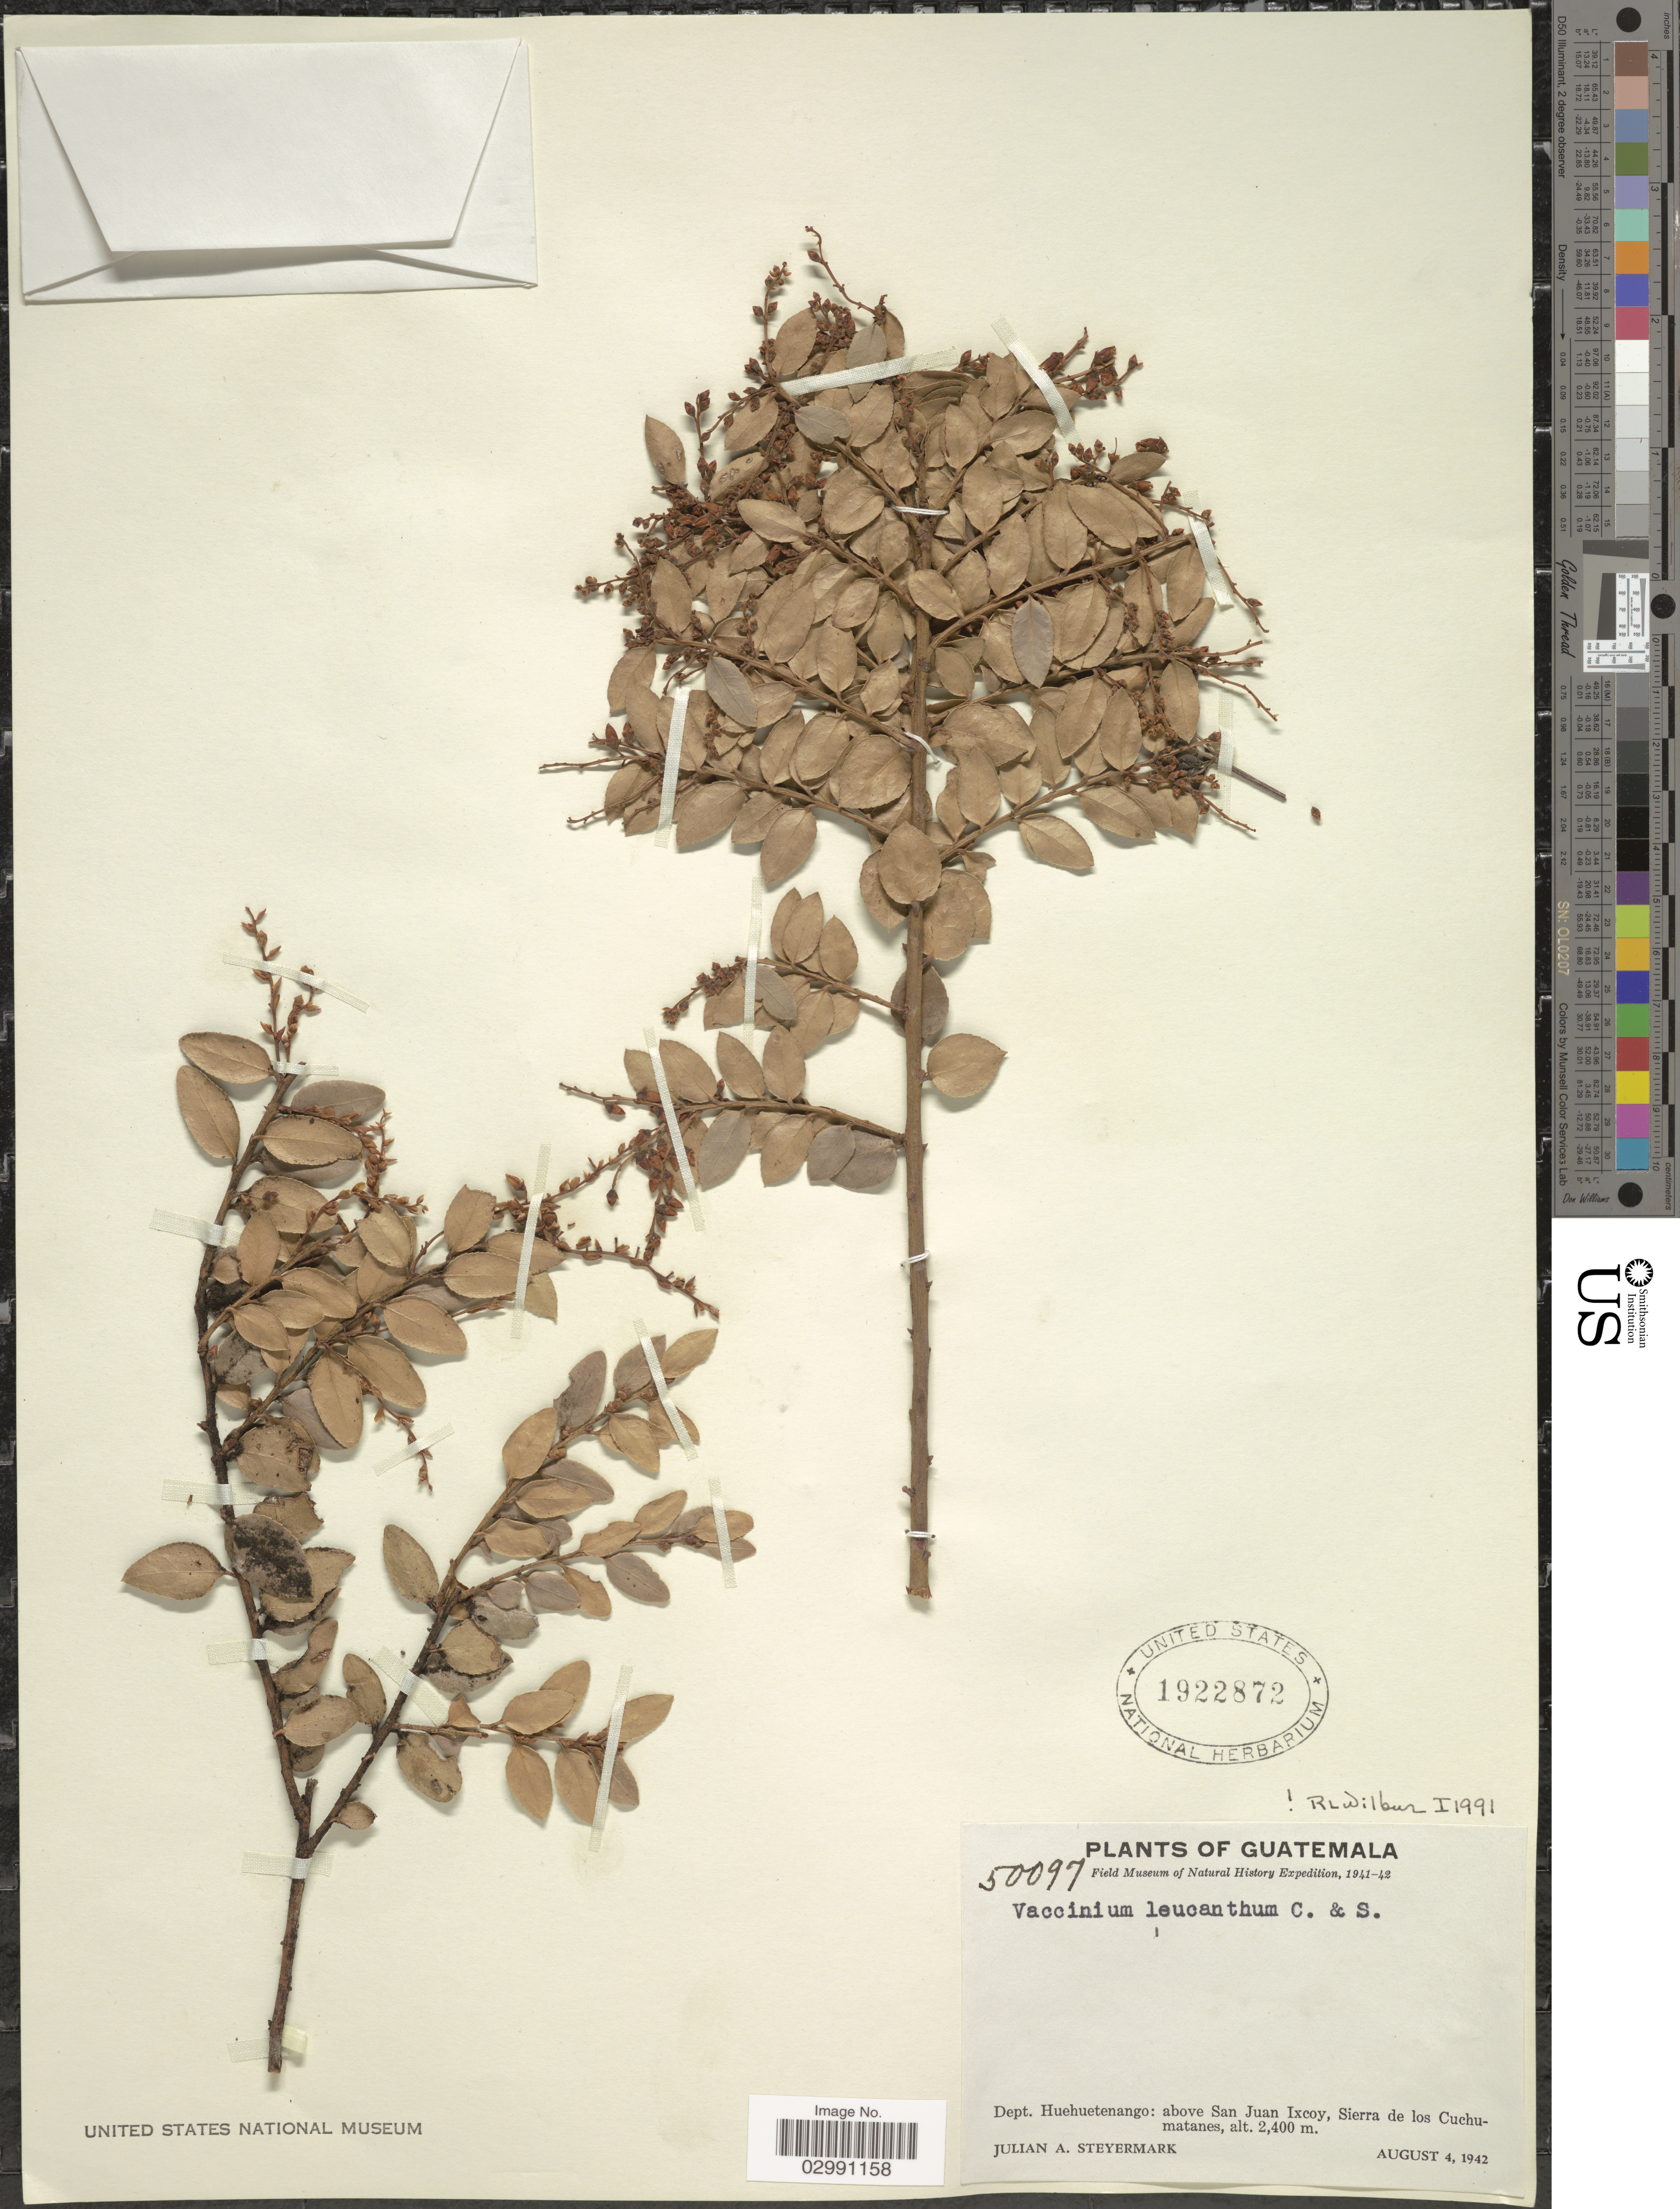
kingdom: Plantae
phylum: Tracheophyta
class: Magnoliopsida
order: Ericales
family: Ericaceae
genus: Vaccinium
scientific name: Vaccinium leucanthum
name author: Schltdl.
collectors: J. Steyermark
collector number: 50097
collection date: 1942-08-04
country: Guatemala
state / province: Huehuetenango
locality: Dept. Huehuetenango: above San Juan Ixcoy, Sierra de los Cuchumatanes.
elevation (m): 2400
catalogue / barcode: US 1922872